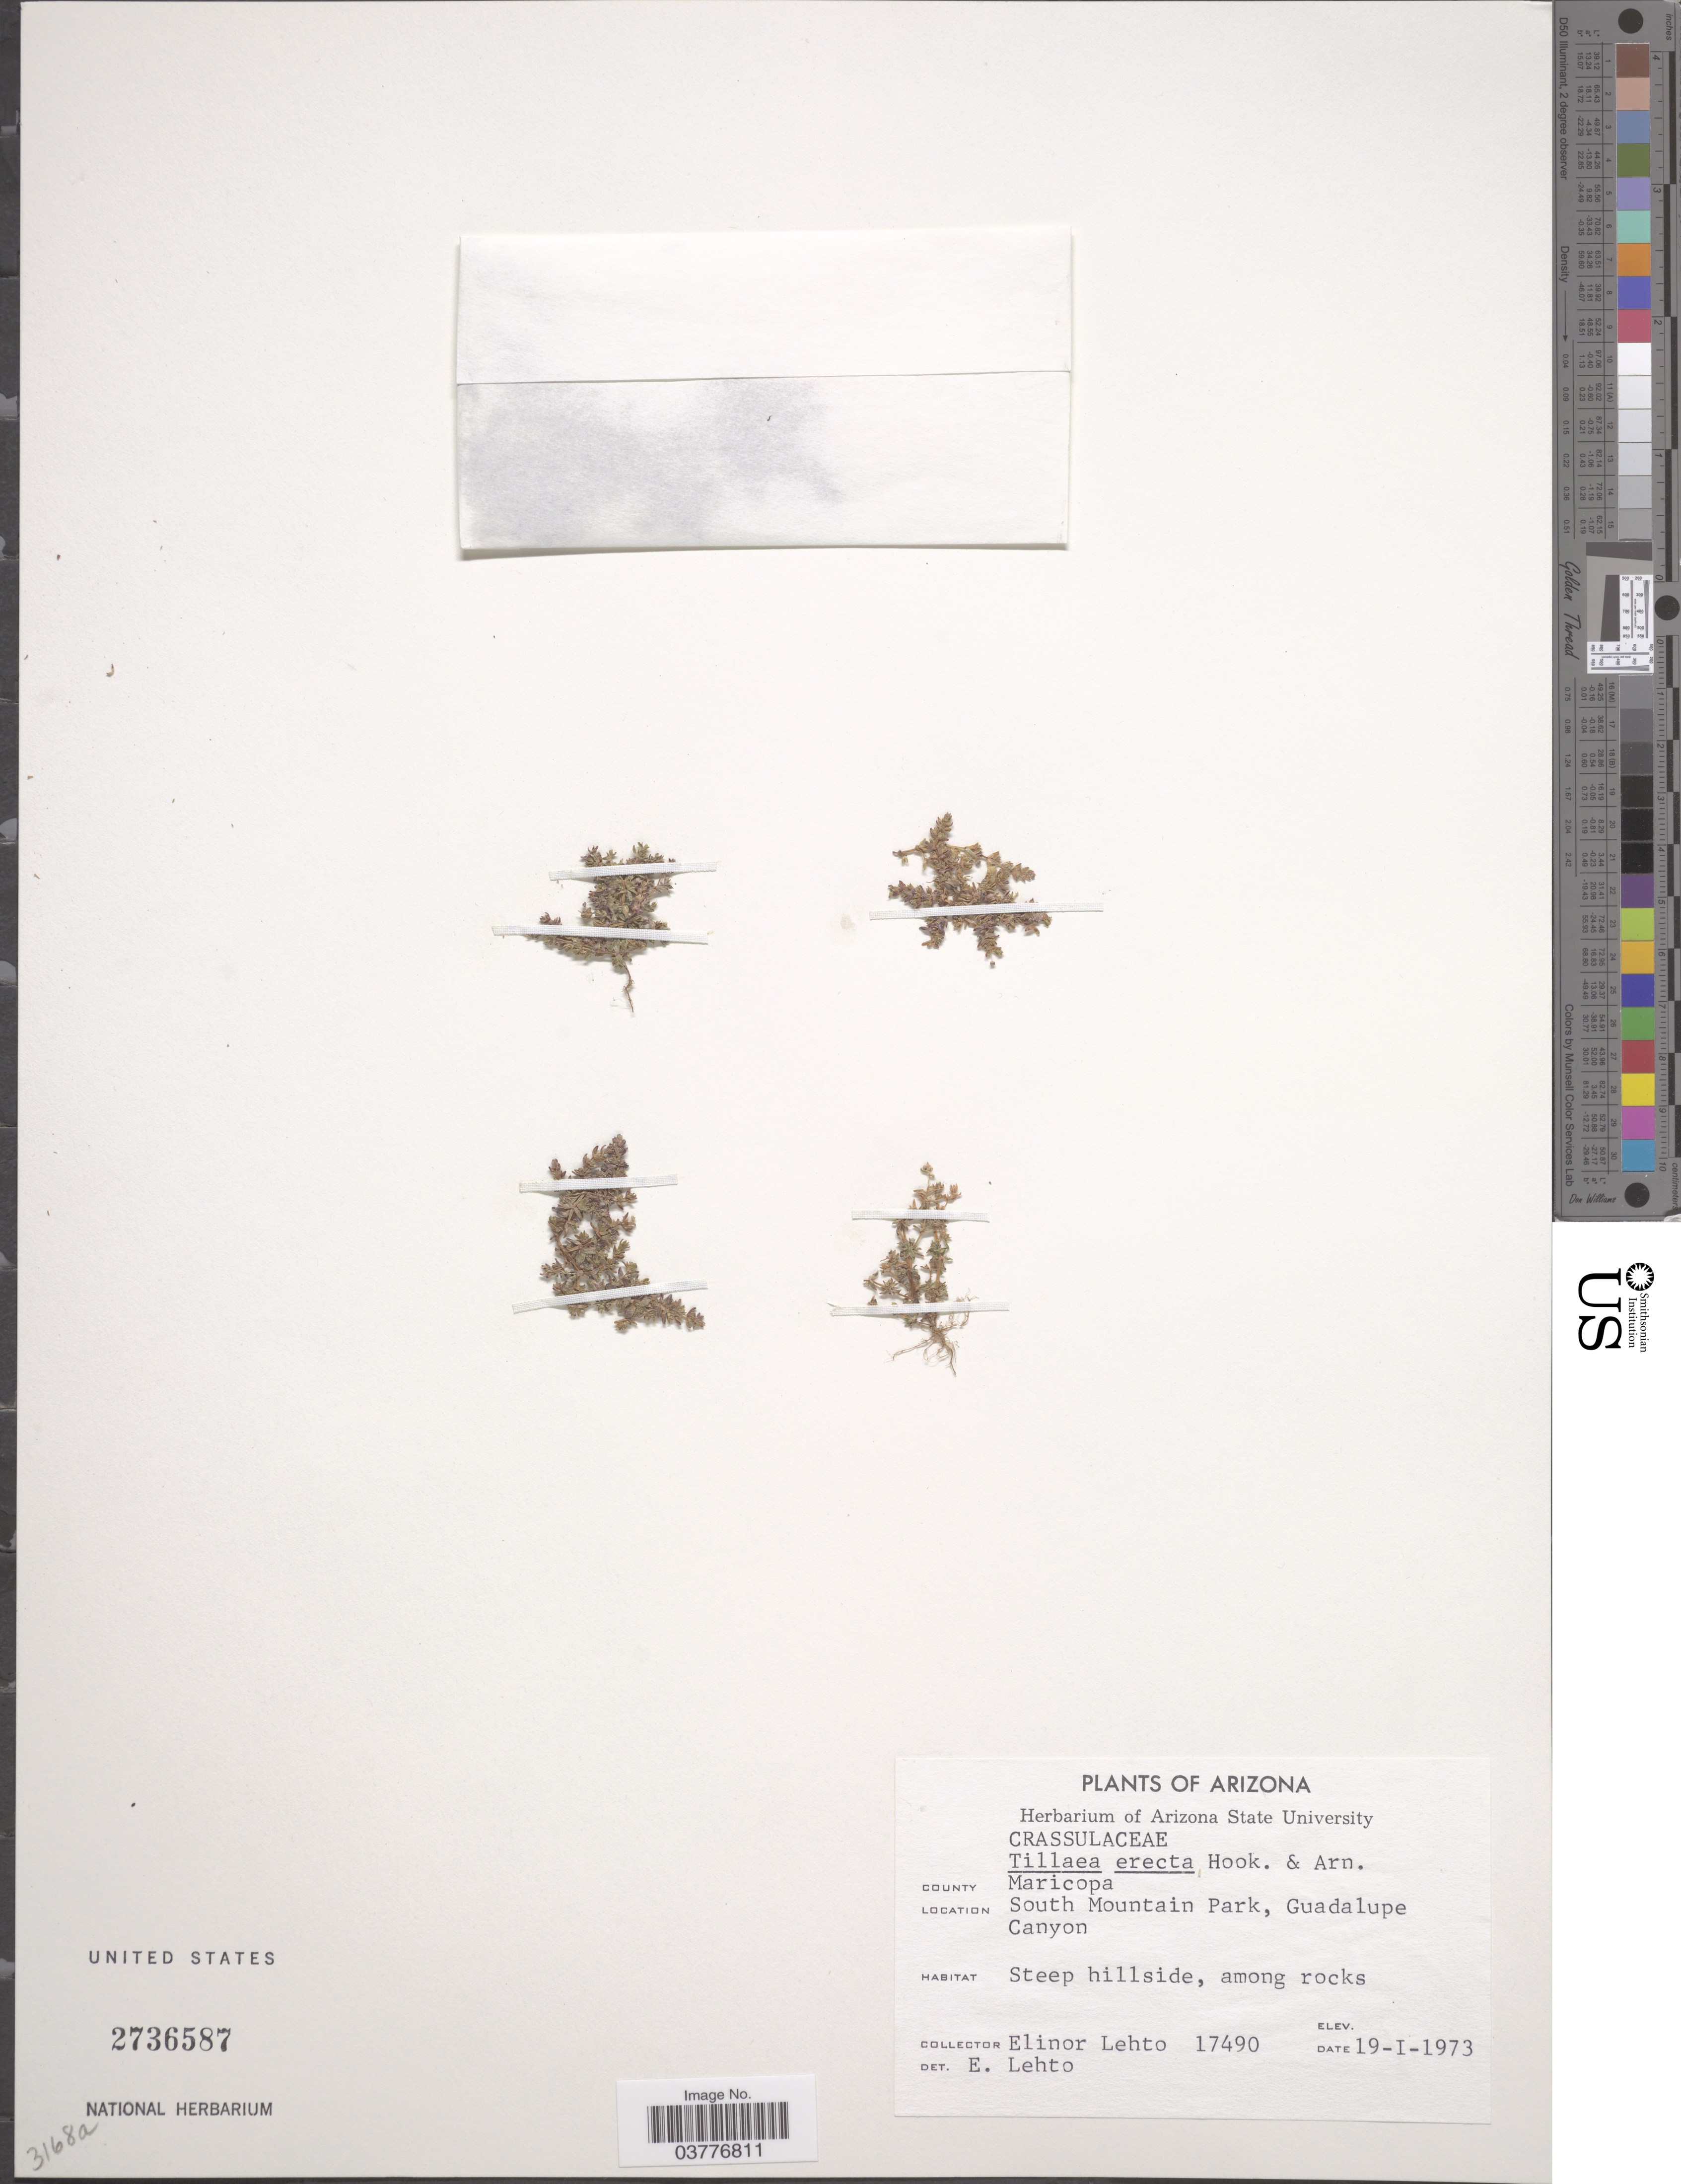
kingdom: Plantae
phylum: Tracheophyta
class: Magnoliopsida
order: Saxifragales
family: Crassulaceae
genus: Crassula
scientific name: Crassula connata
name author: (Ruiz & Pav.) A. Berger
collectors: E. Lehto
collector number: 17490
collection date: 1973-01-19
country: United States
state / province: Arizona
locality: County Maricopa. South Mountain Park, Guadalupe Canyon.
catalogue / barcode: US 2736587